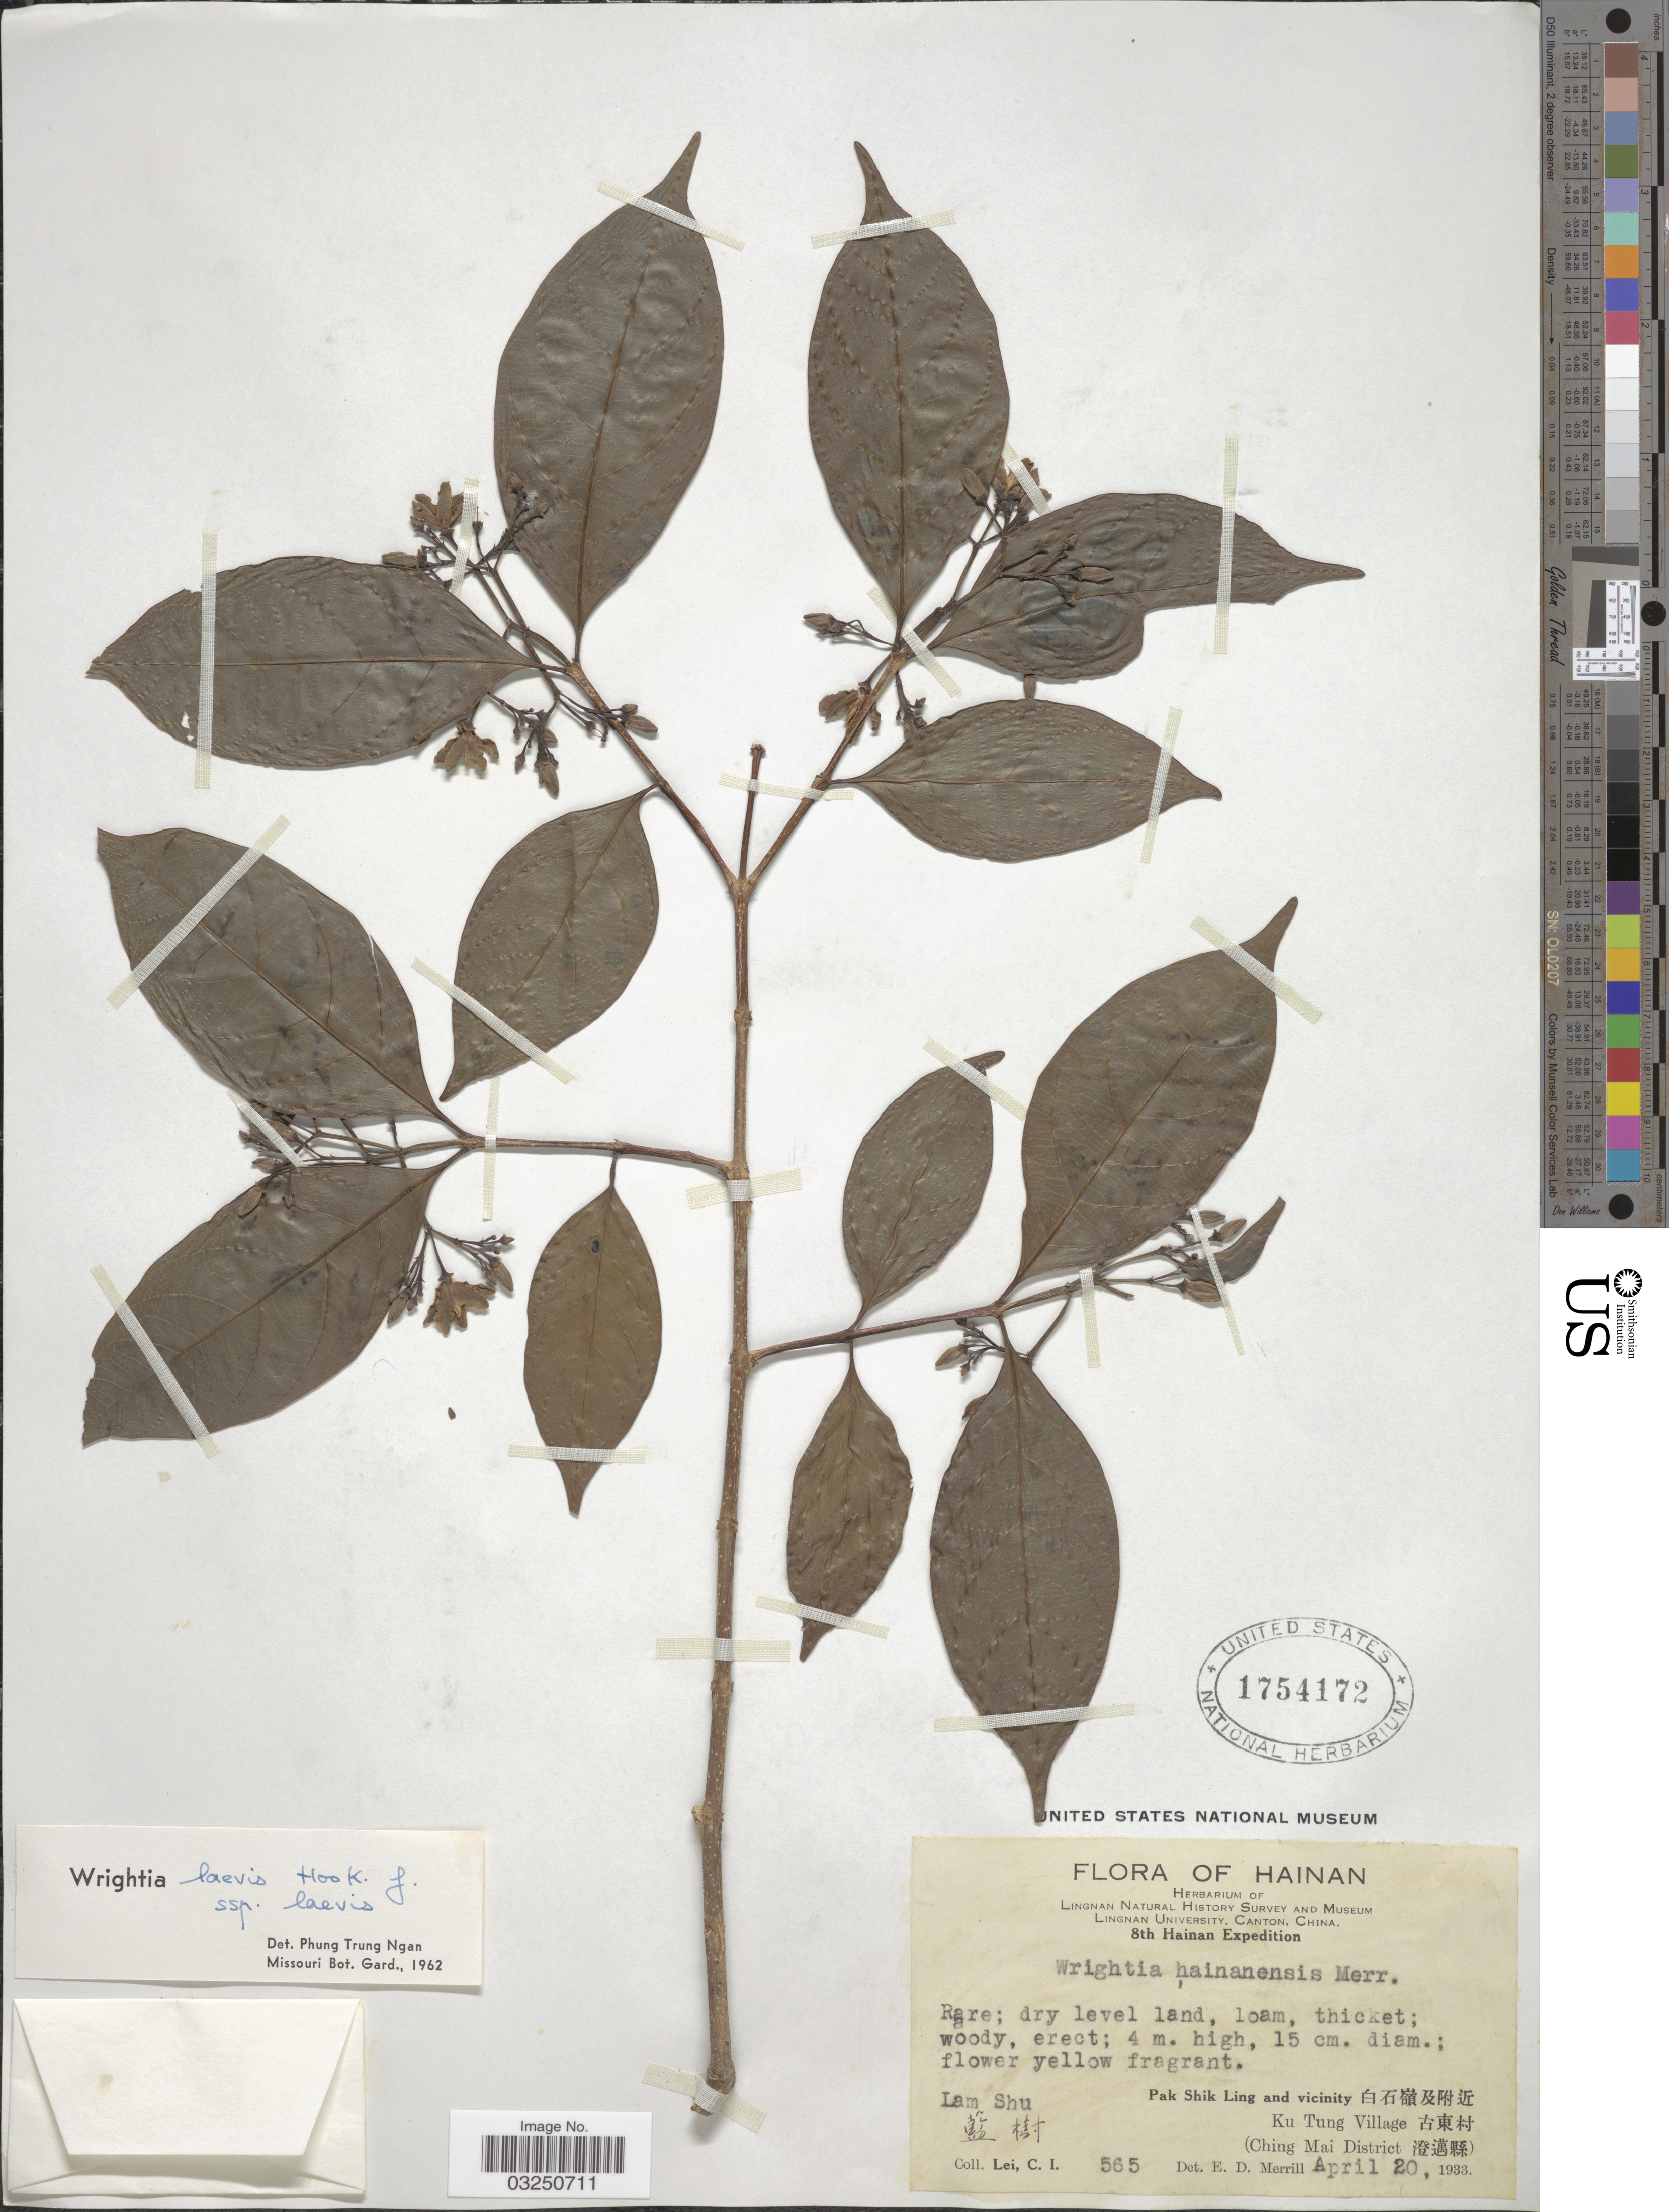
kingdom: Plantae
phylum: Tracheophyta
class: Magnoliopsida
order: Gentianales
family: Apocynaceae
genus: Wrightia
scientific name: Wrightia laevis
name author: Hook. f.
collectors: C. I. Lei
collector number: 565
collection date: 1933-04-20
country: China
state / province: Hainan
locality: Lam Shu. Pak Shik Ling and vicinity X. Ku Tung Village X, (Ching Mai District X).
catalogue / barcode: US 1754172